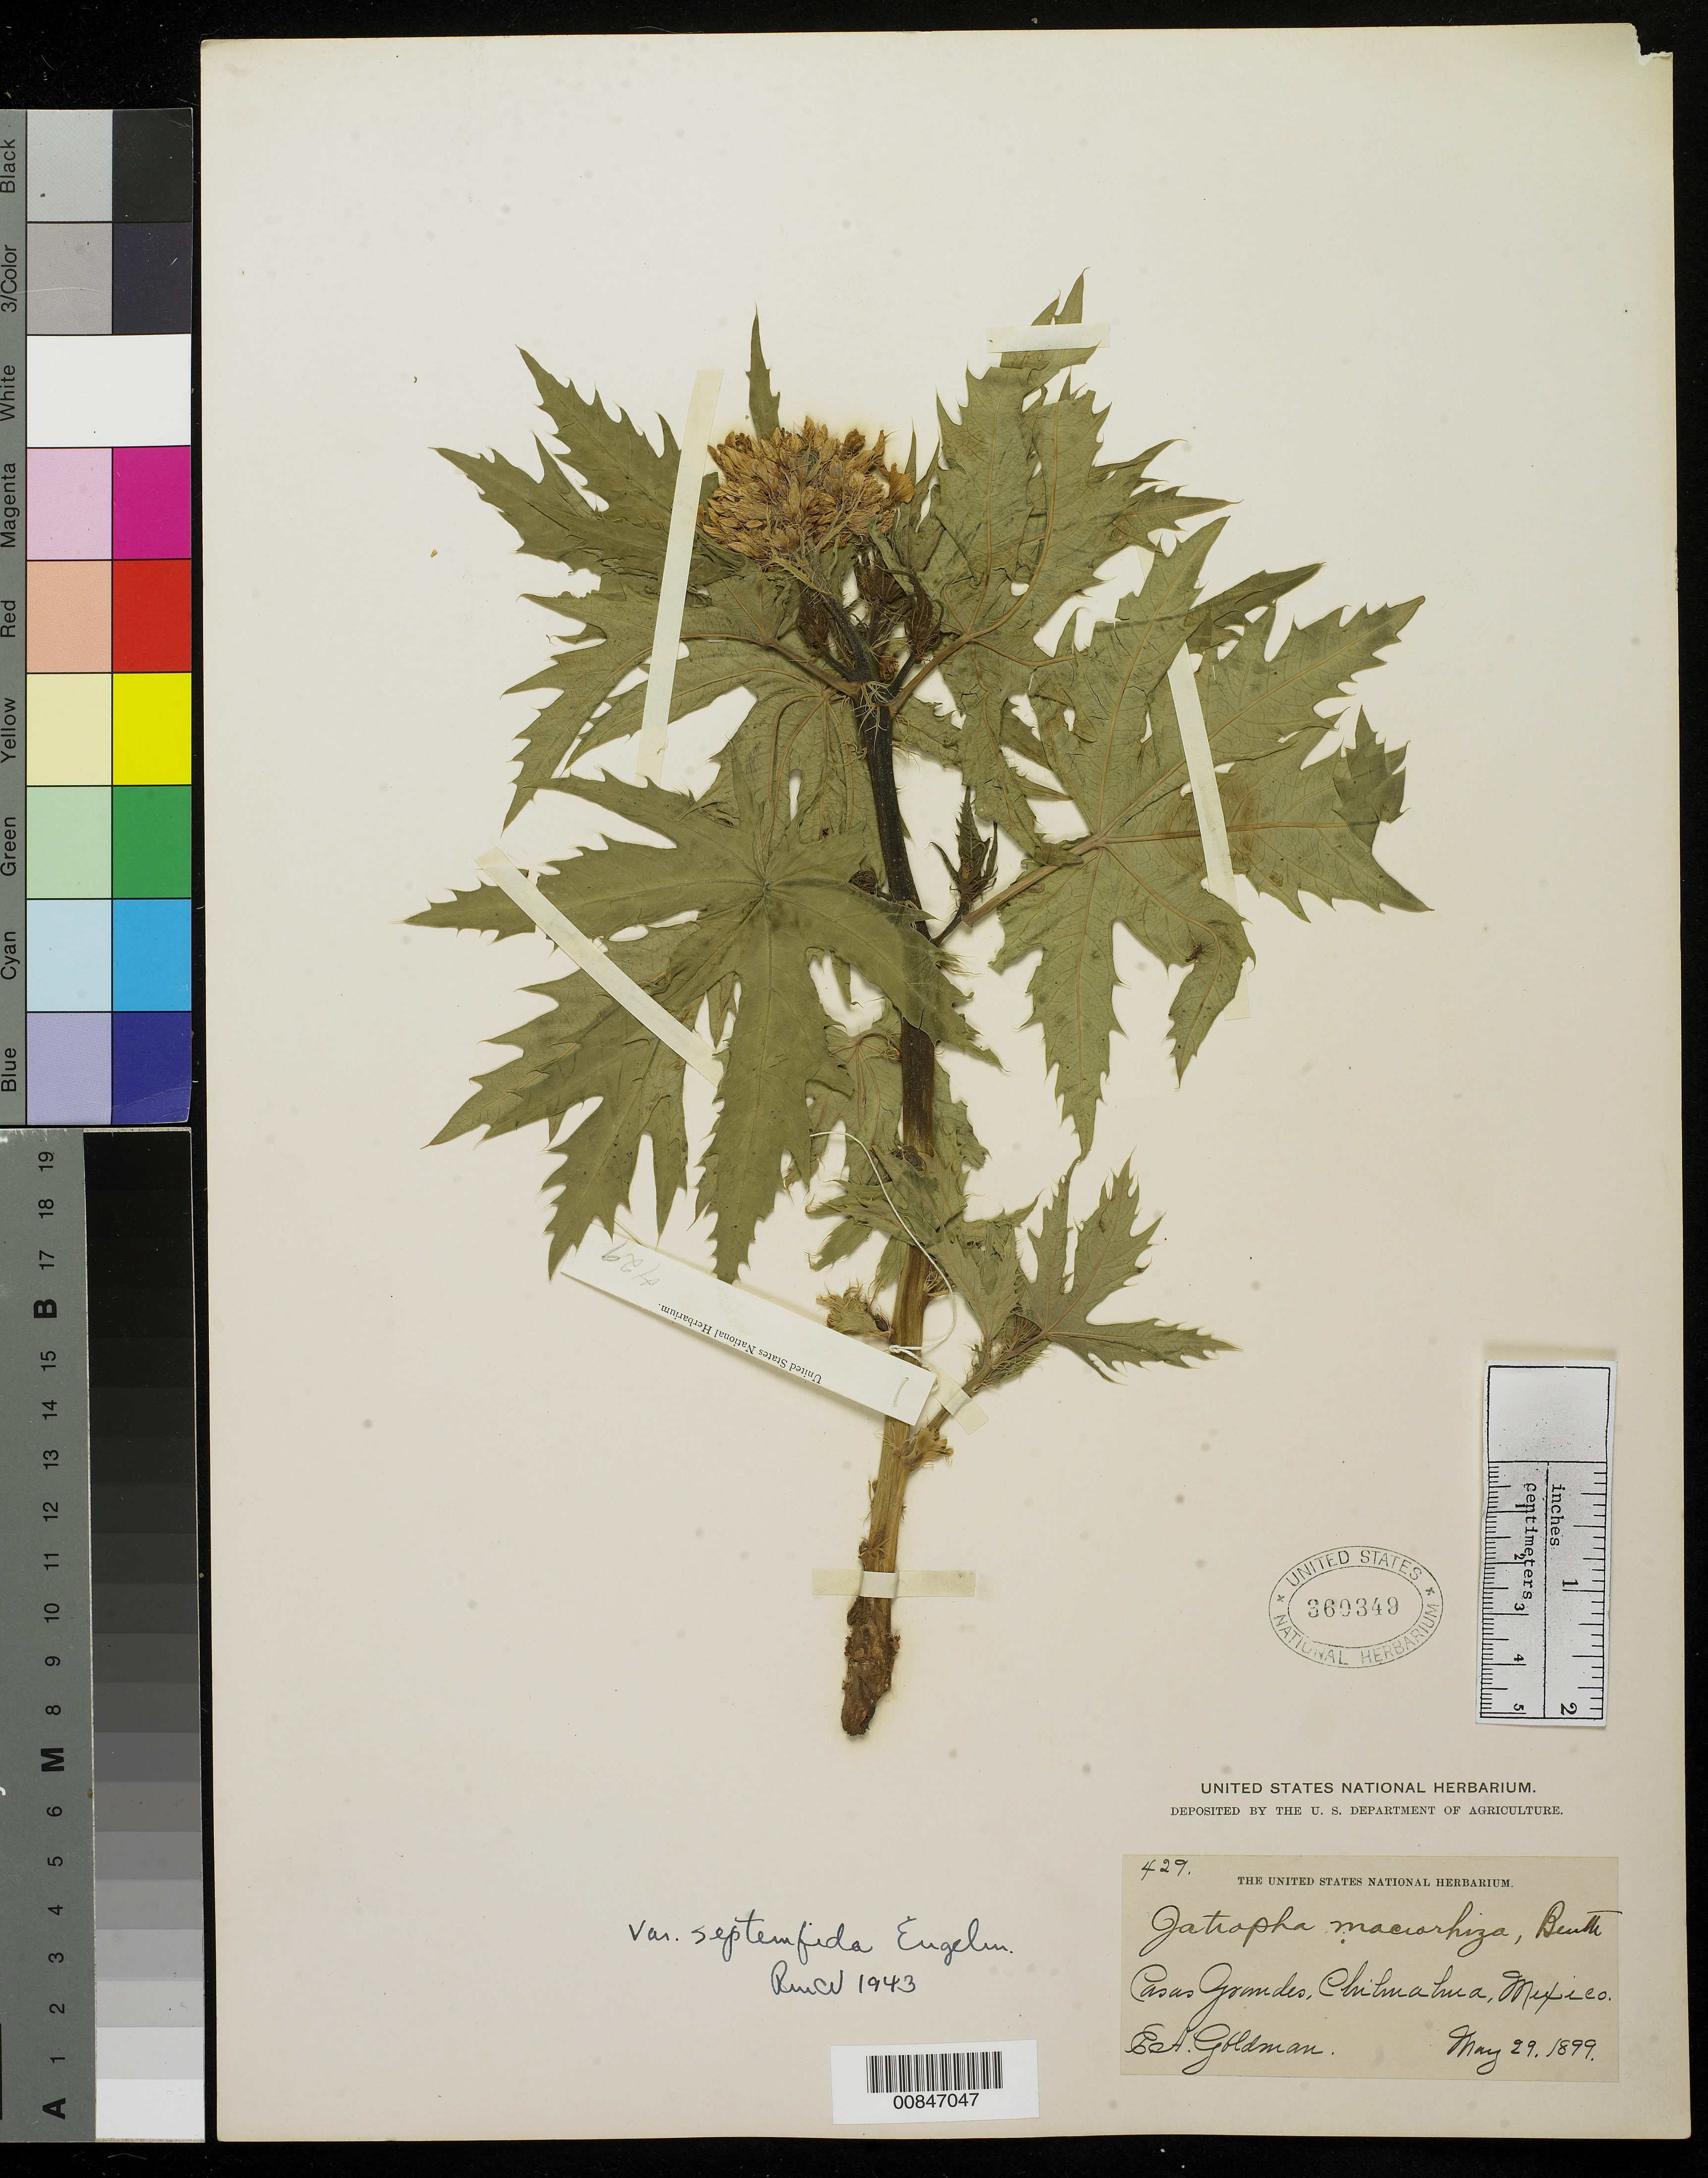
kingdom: Plantae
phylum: Tracheophyta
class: Magnoliopsida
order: Malpighiales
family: Euphorbiaceae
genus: Jatropha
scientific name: Jatropha macrorhiza var. septemfida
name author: Engelm.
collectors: E. A. Goldman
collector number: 429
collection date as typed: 29 May 1899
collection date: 1899-05-29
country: Mexico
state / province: Chihuahua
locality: Casas Grandes, Chihuahua.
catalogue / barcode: US 360349